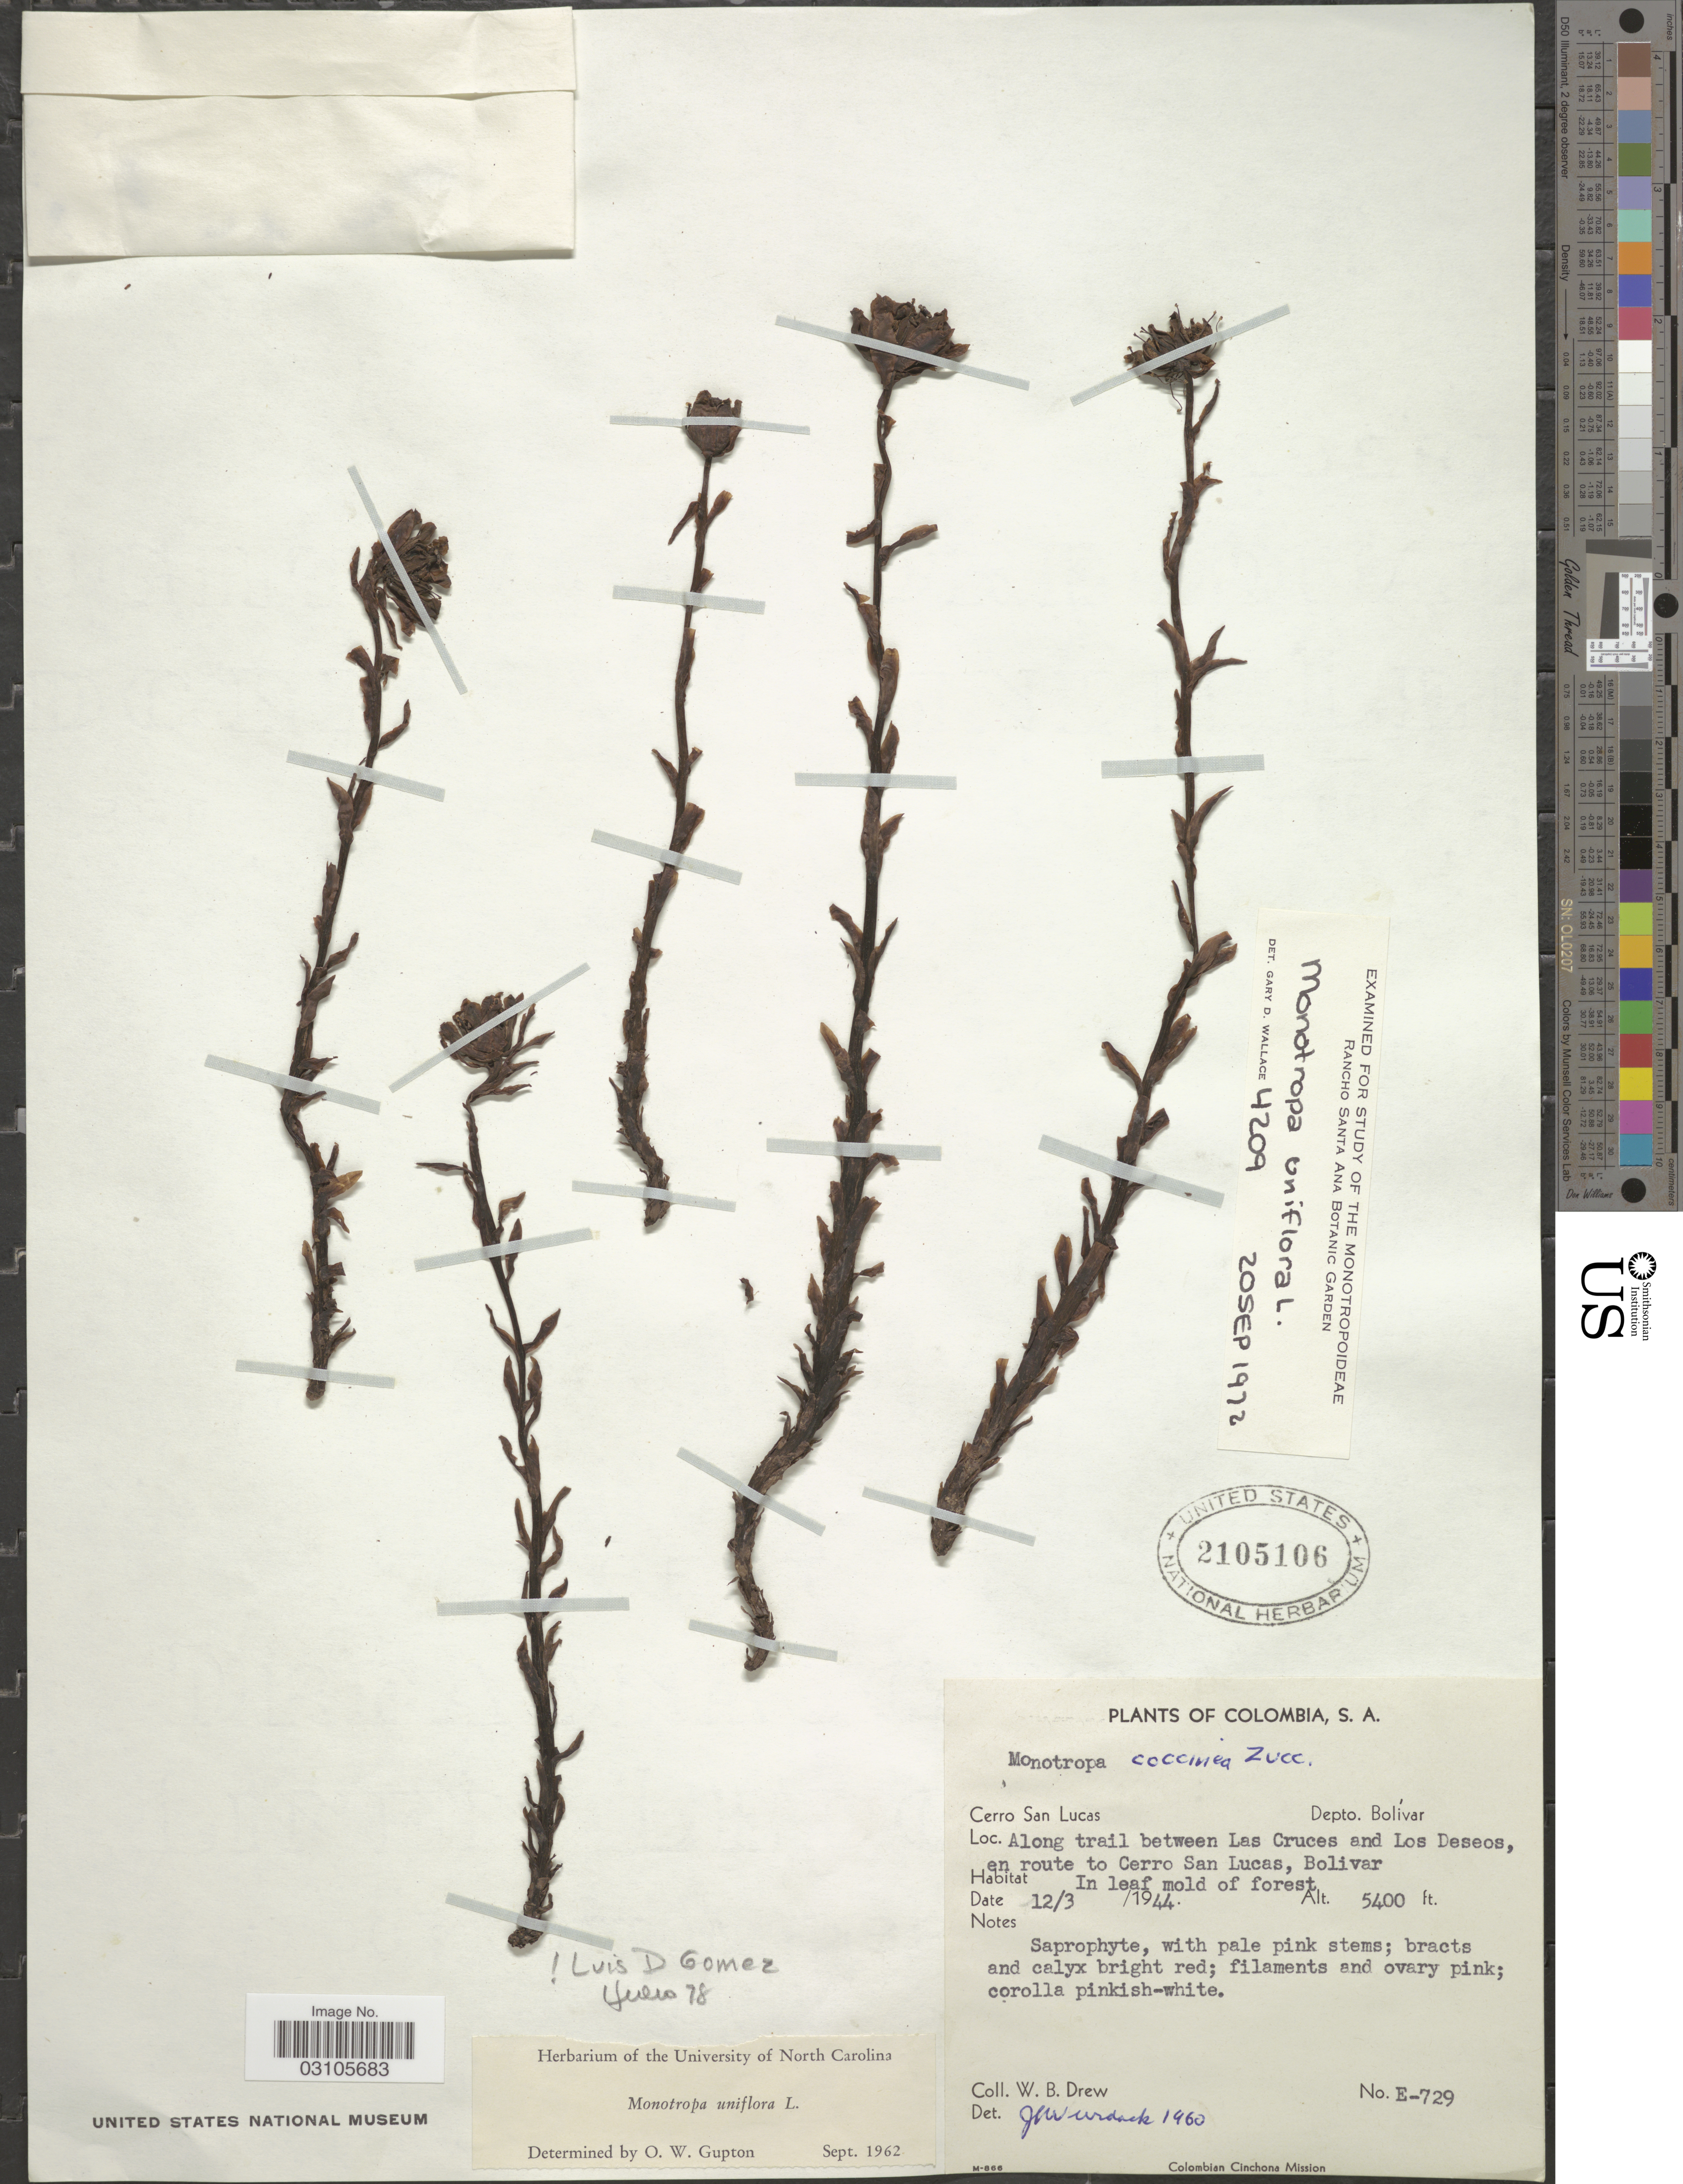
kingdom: Plantae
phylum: Tracheophyta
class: Magnoliopsida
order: Ericales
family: Ericaceae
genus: Monotropa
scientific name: Monotropa uniflora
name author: L.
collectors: W. B. Drew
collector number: E-729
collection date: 1944-03-12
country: Colombia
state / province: Bolívar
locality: Cerro San Lucas. Depto. Bolívar. Along trail between Las Cruces and Los Deseos, en route to Cerro San Lucas, Bolivar.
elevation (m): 1646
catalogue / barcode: US 2105106